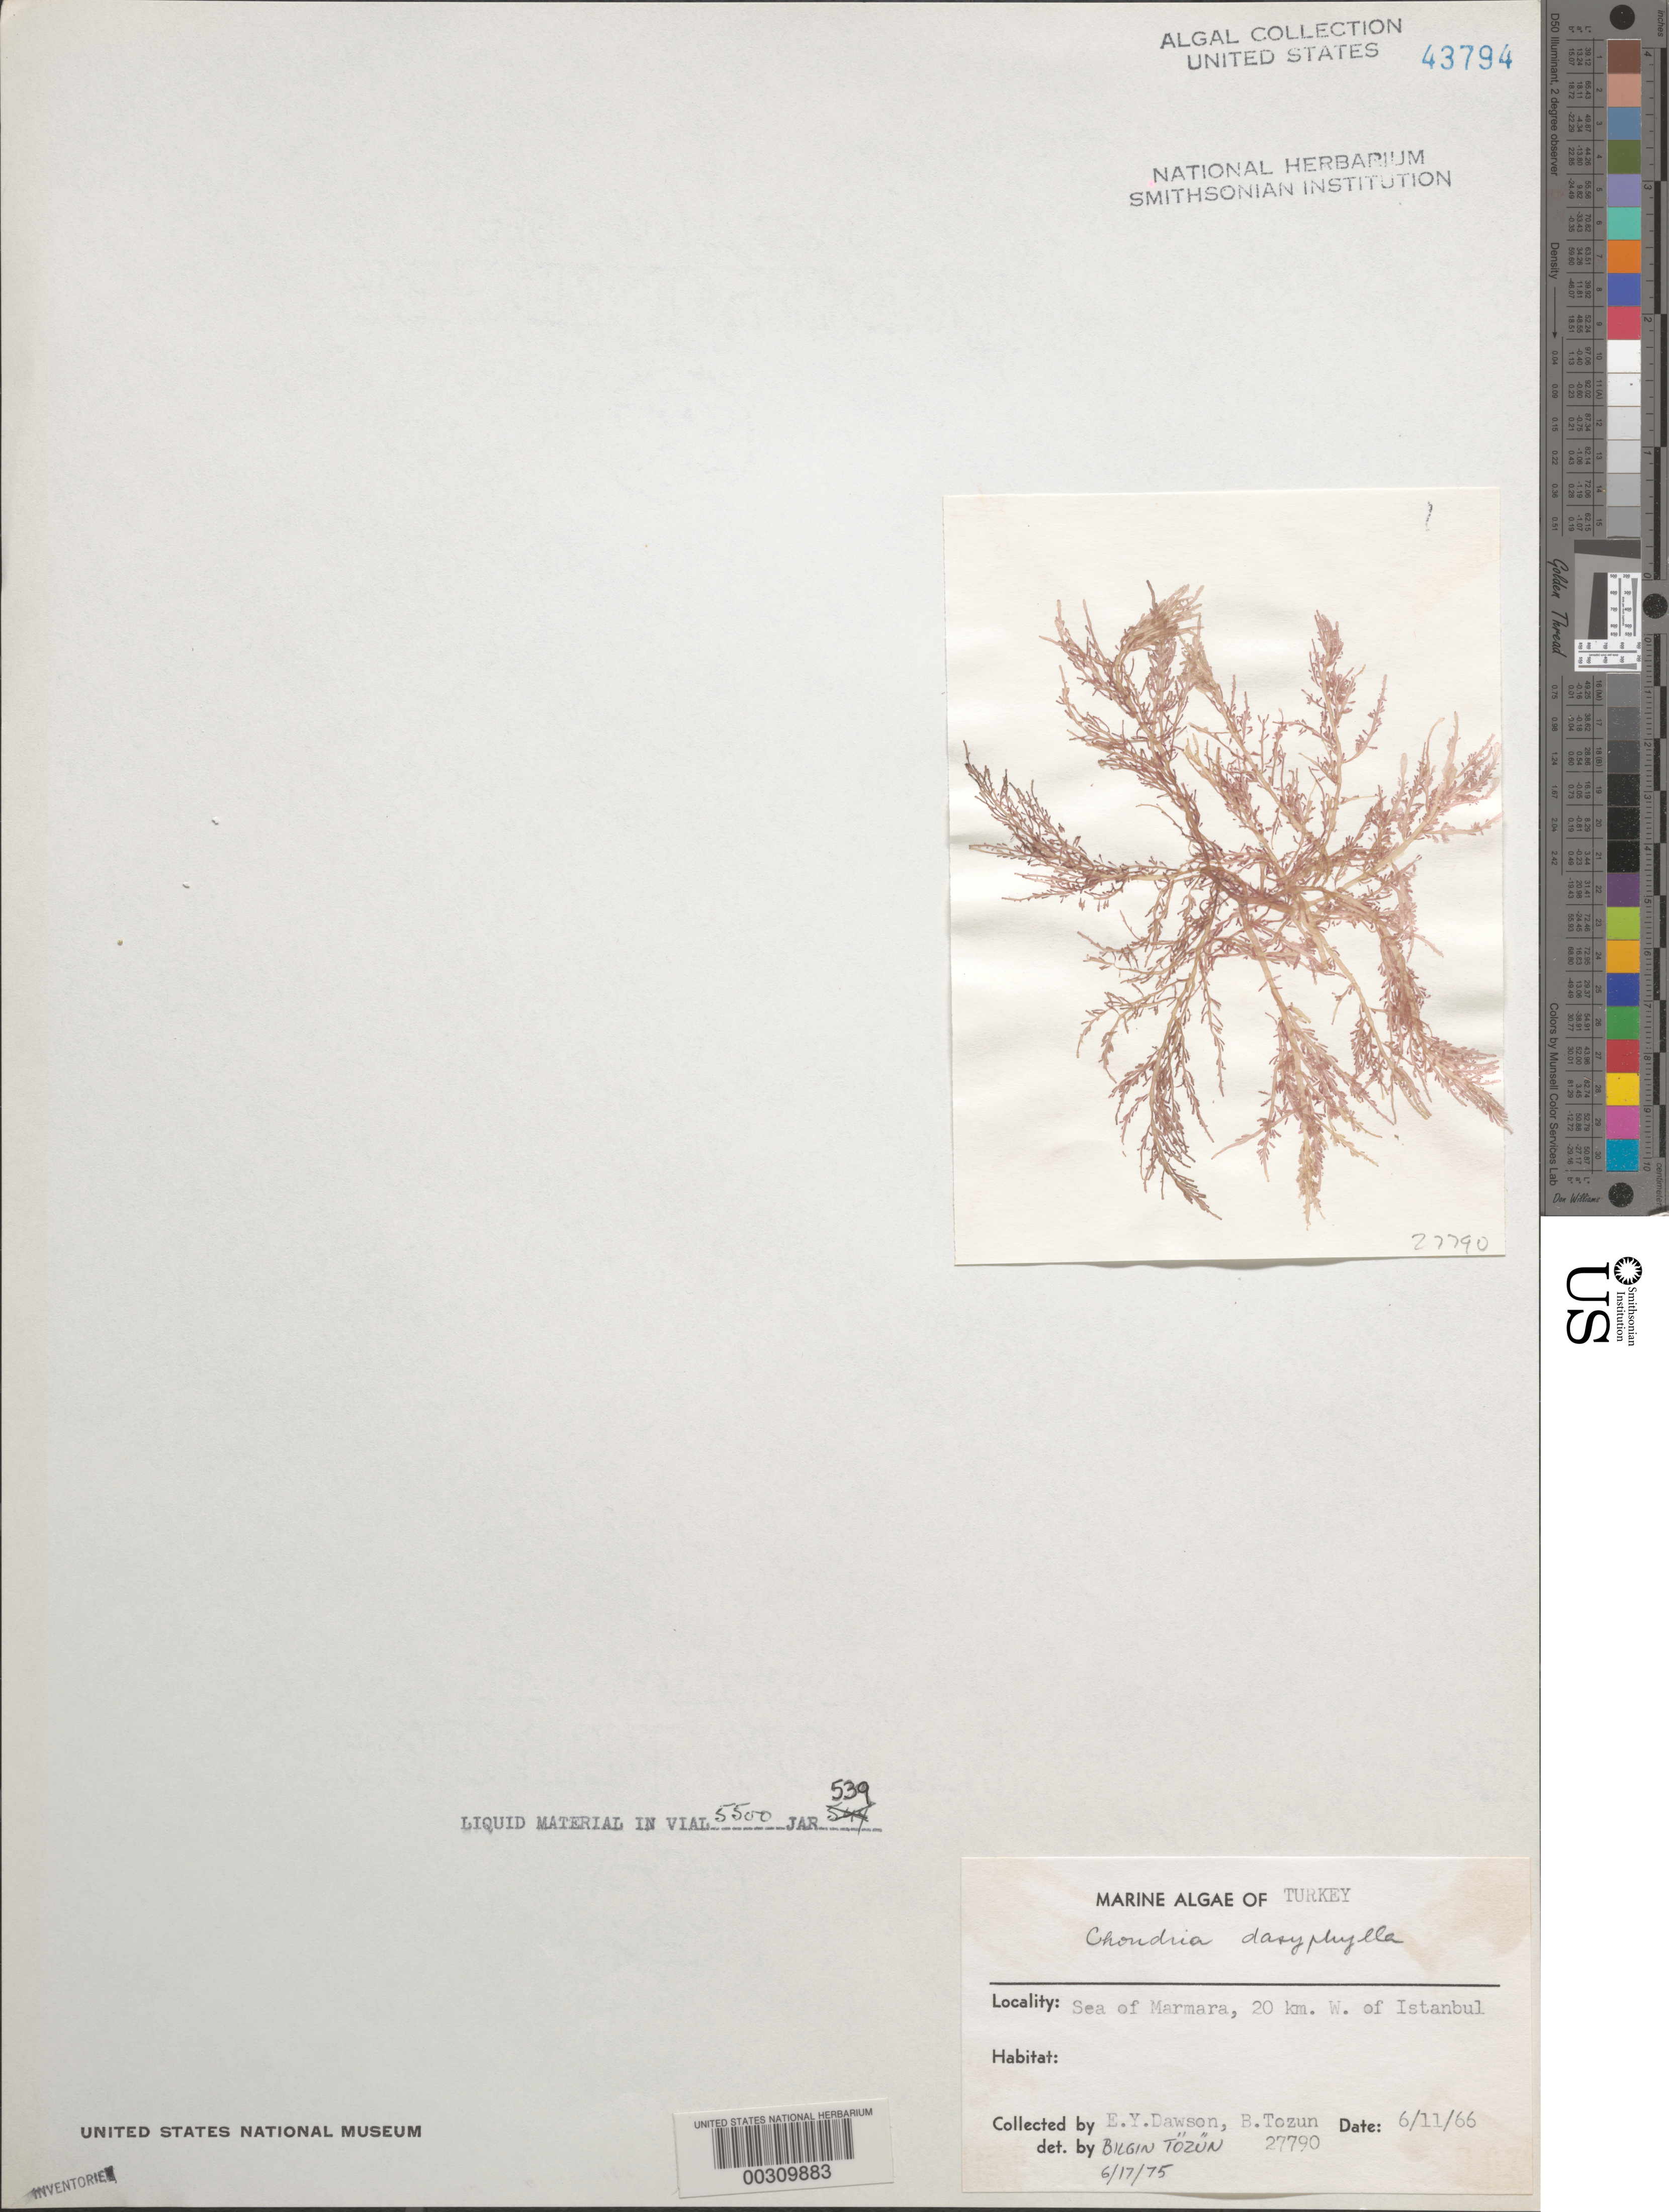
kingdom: Plantae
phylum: Rhodophyta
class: Florideophyceae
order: Ceramiales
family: Rhodomelaceae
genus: Chondria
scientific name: Chondria dasyphylla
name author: (Woodw.) C. Agardh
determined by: Tozun, B.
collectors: E. Y. Dawson & B. Tozun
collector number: EYD 27790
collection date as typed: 11 Jun 1966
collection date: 1966-06-11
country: Turkey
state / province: Istanbul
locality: Sea of Marmara, 20 km west of Istanbul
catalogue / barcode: US 43794